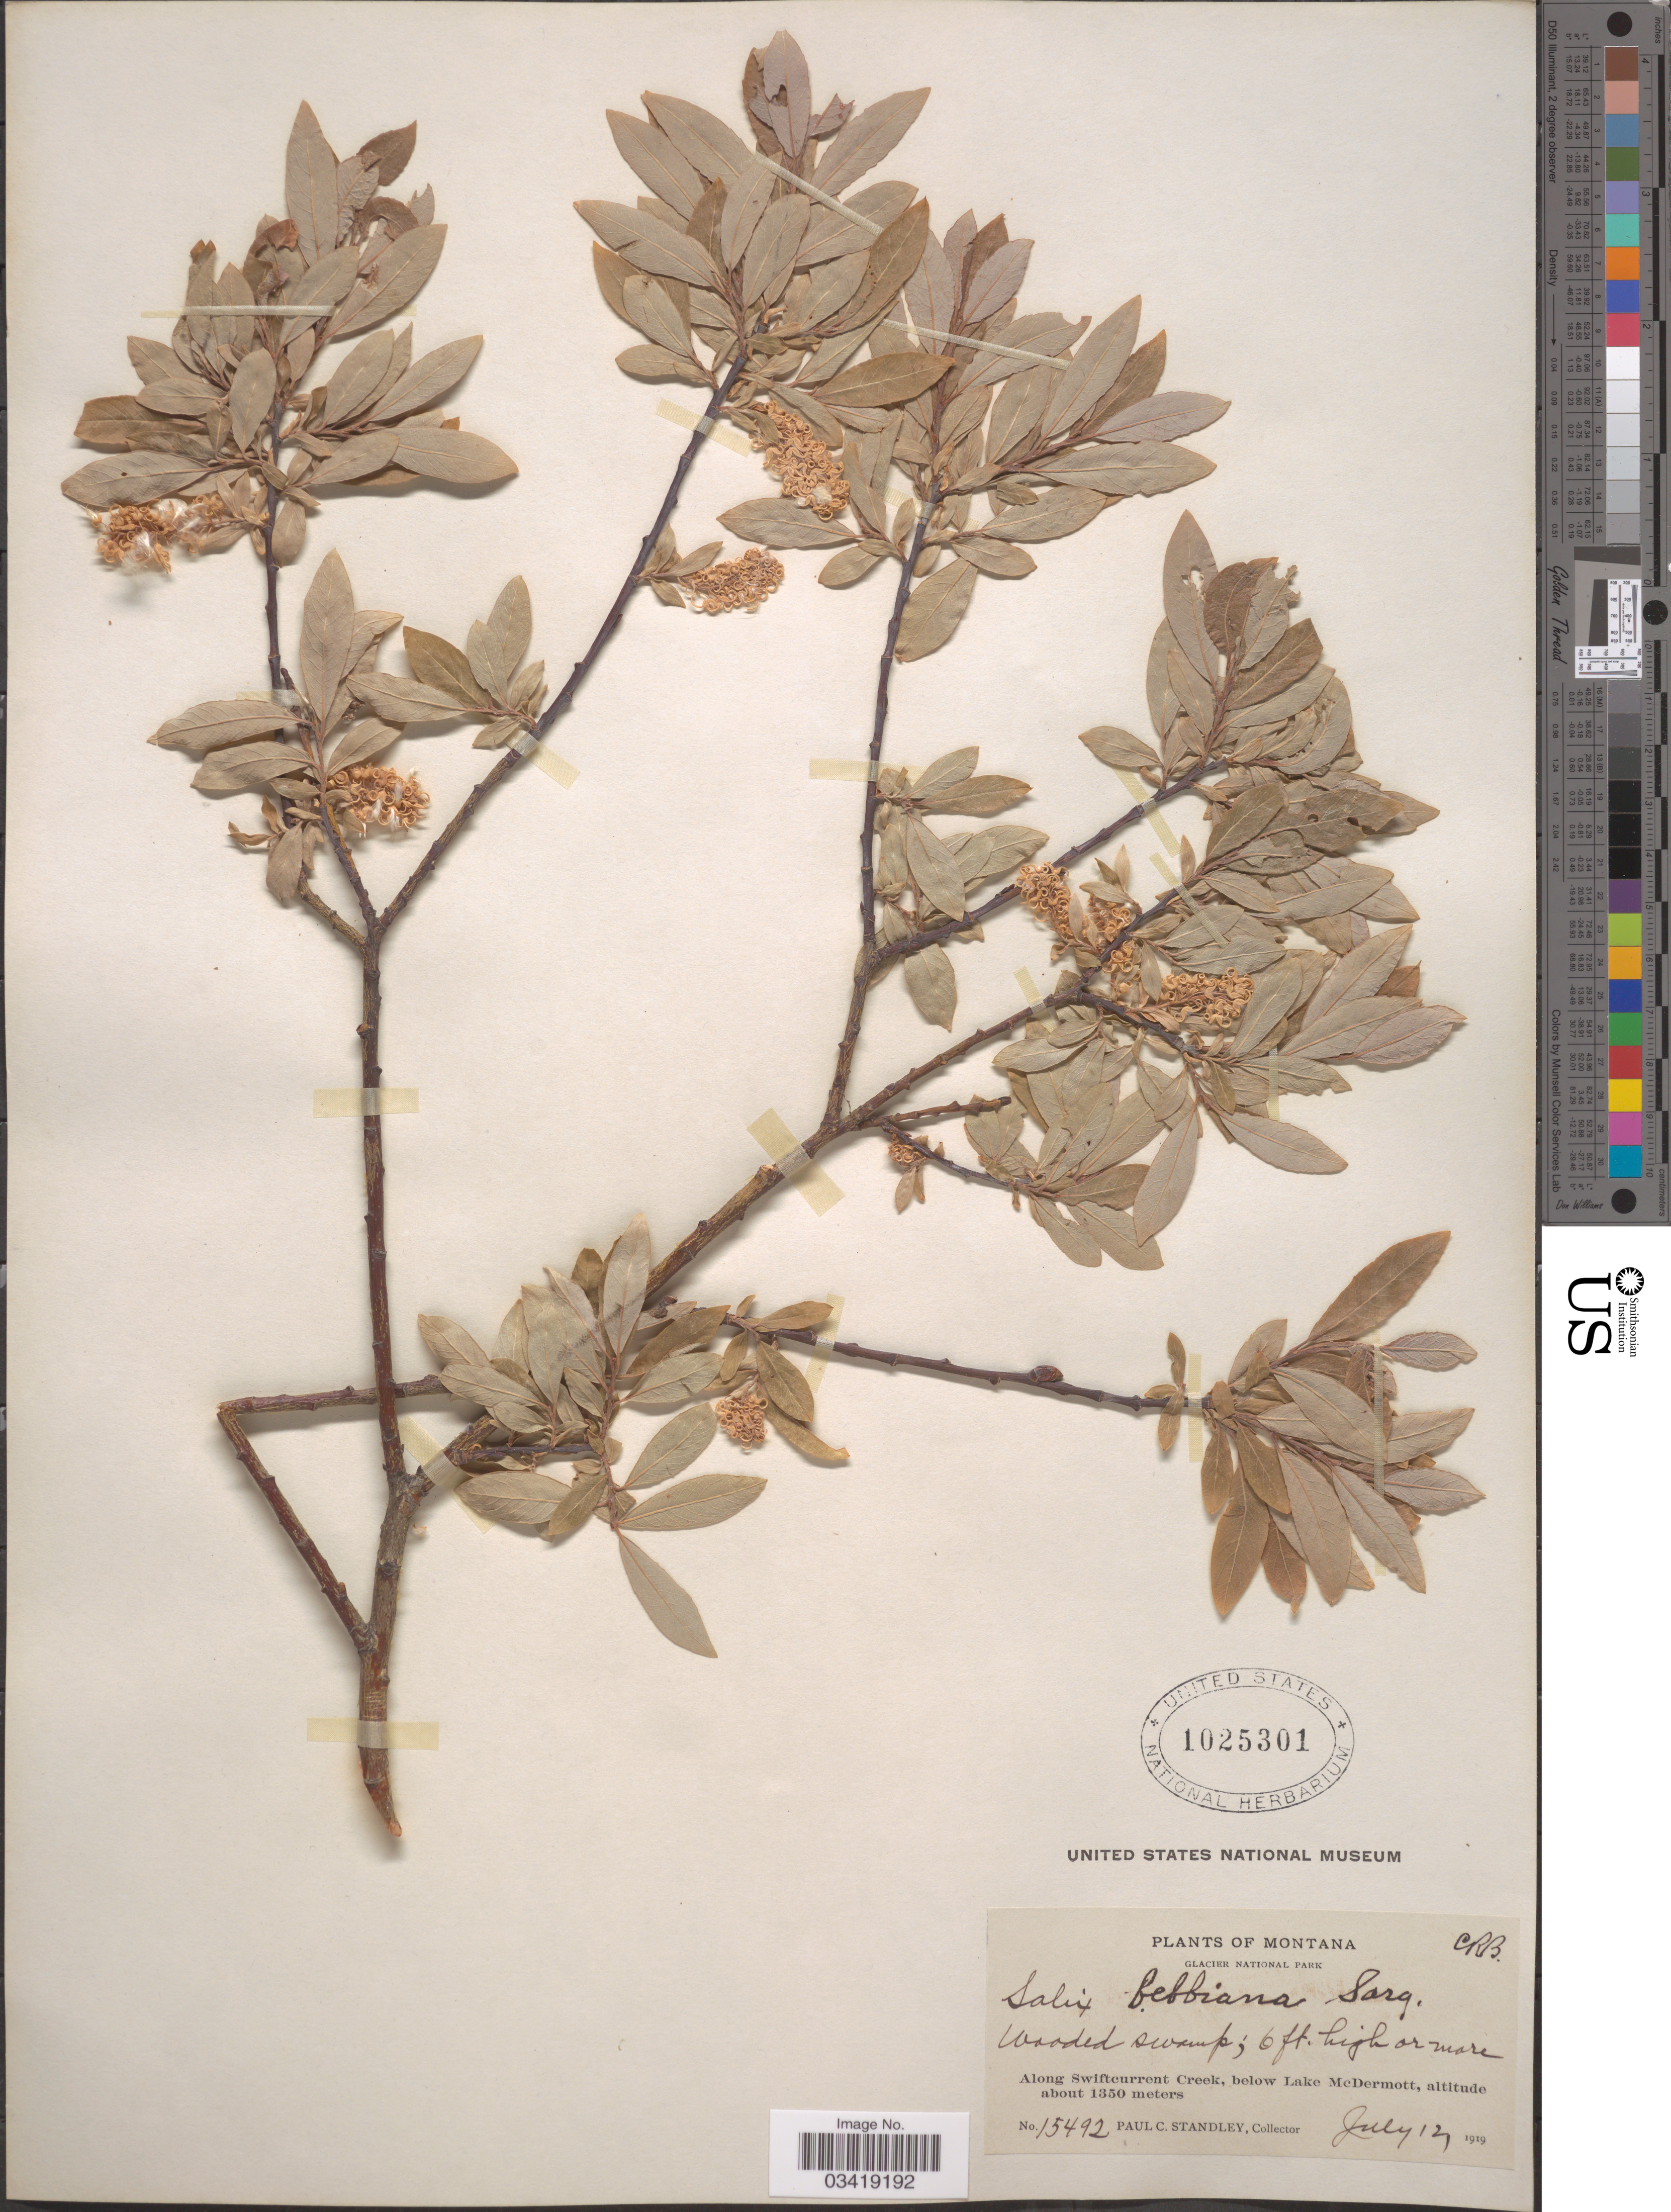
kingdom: Plantae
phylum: Tracheophyta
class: Magnoliopsida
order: Malpighiales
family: Salicaceae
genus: Salix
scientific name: Salix bebbiana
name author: Sarg.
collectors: P. C. Standley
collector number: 15492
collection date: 1919-07-12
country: United States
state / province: Montana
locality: Glacier National Park. Along Swiftcurrent Creek, below Lake McDermott.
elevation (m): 1350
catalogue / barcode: US 1025301